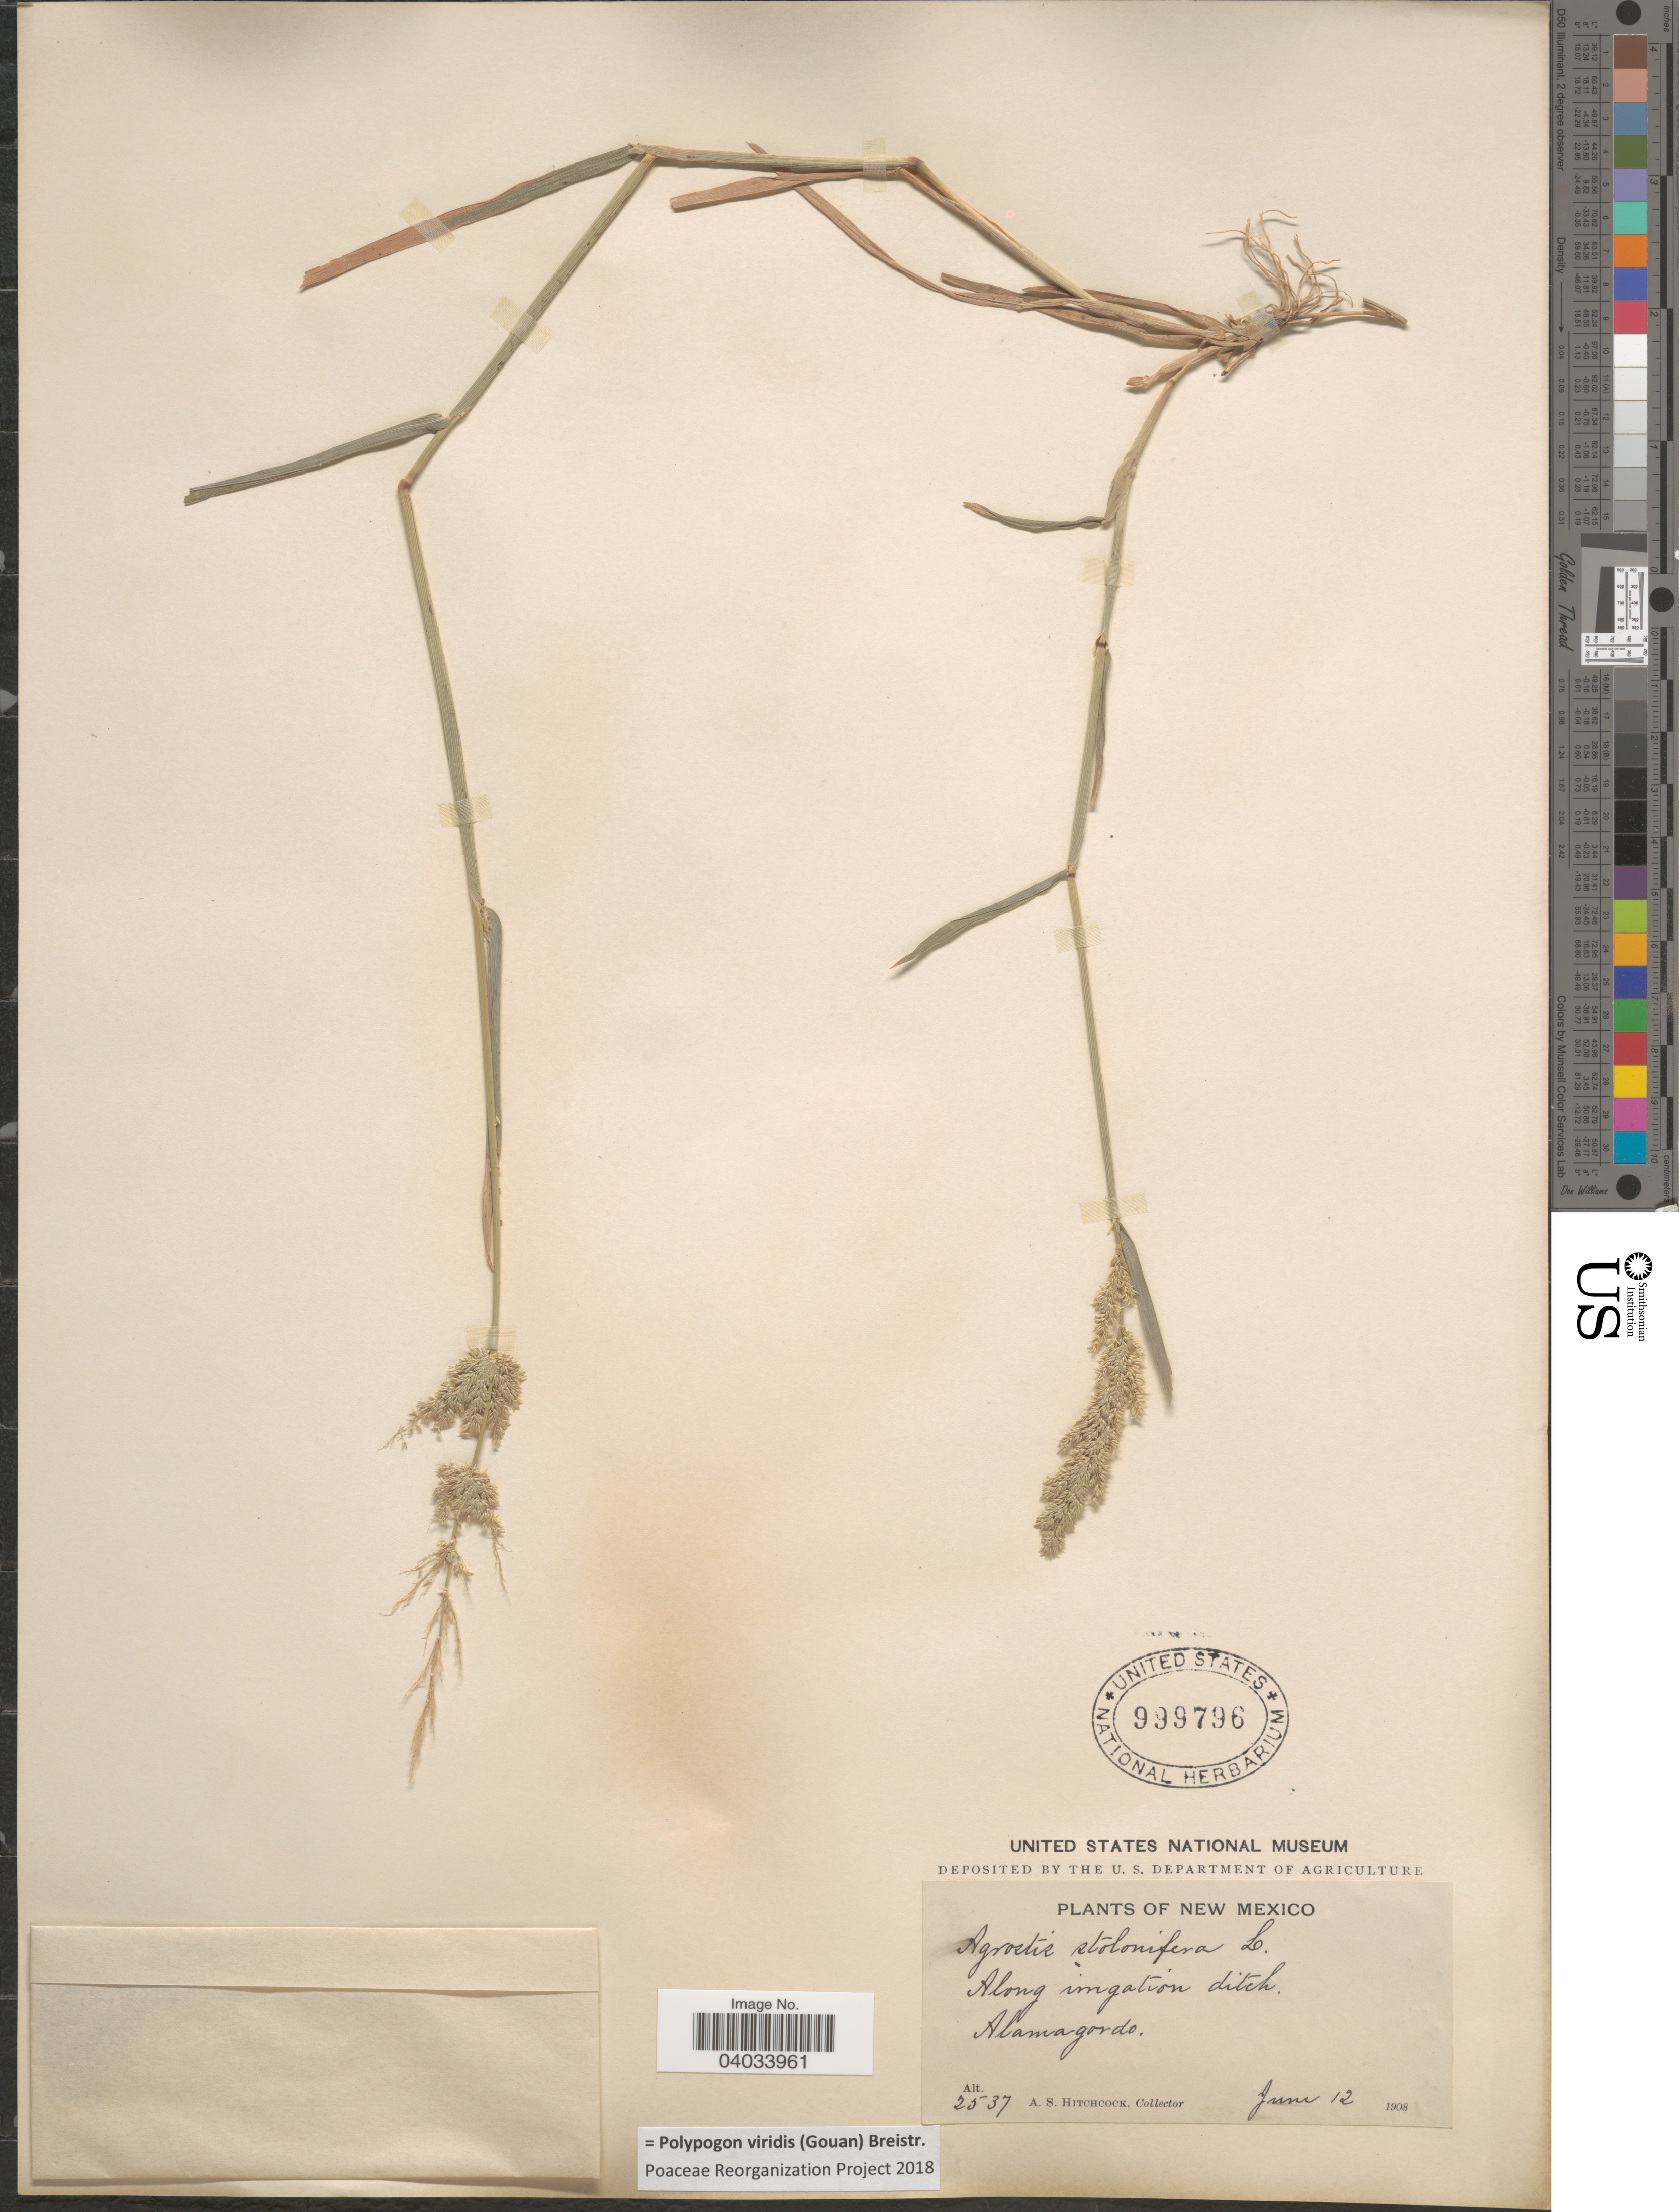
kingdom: Plantae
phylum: Tracheophyta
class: Liliopsida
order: Poales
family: Poaceae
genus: Polypogon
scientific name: Polypogon viridis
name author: (Gouan) Breistroffer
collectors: A. S. Hitchcock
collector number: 2537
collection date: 1908-06-12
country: United States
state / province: New Mexico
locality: Alamagordo.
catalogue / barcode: US 999796